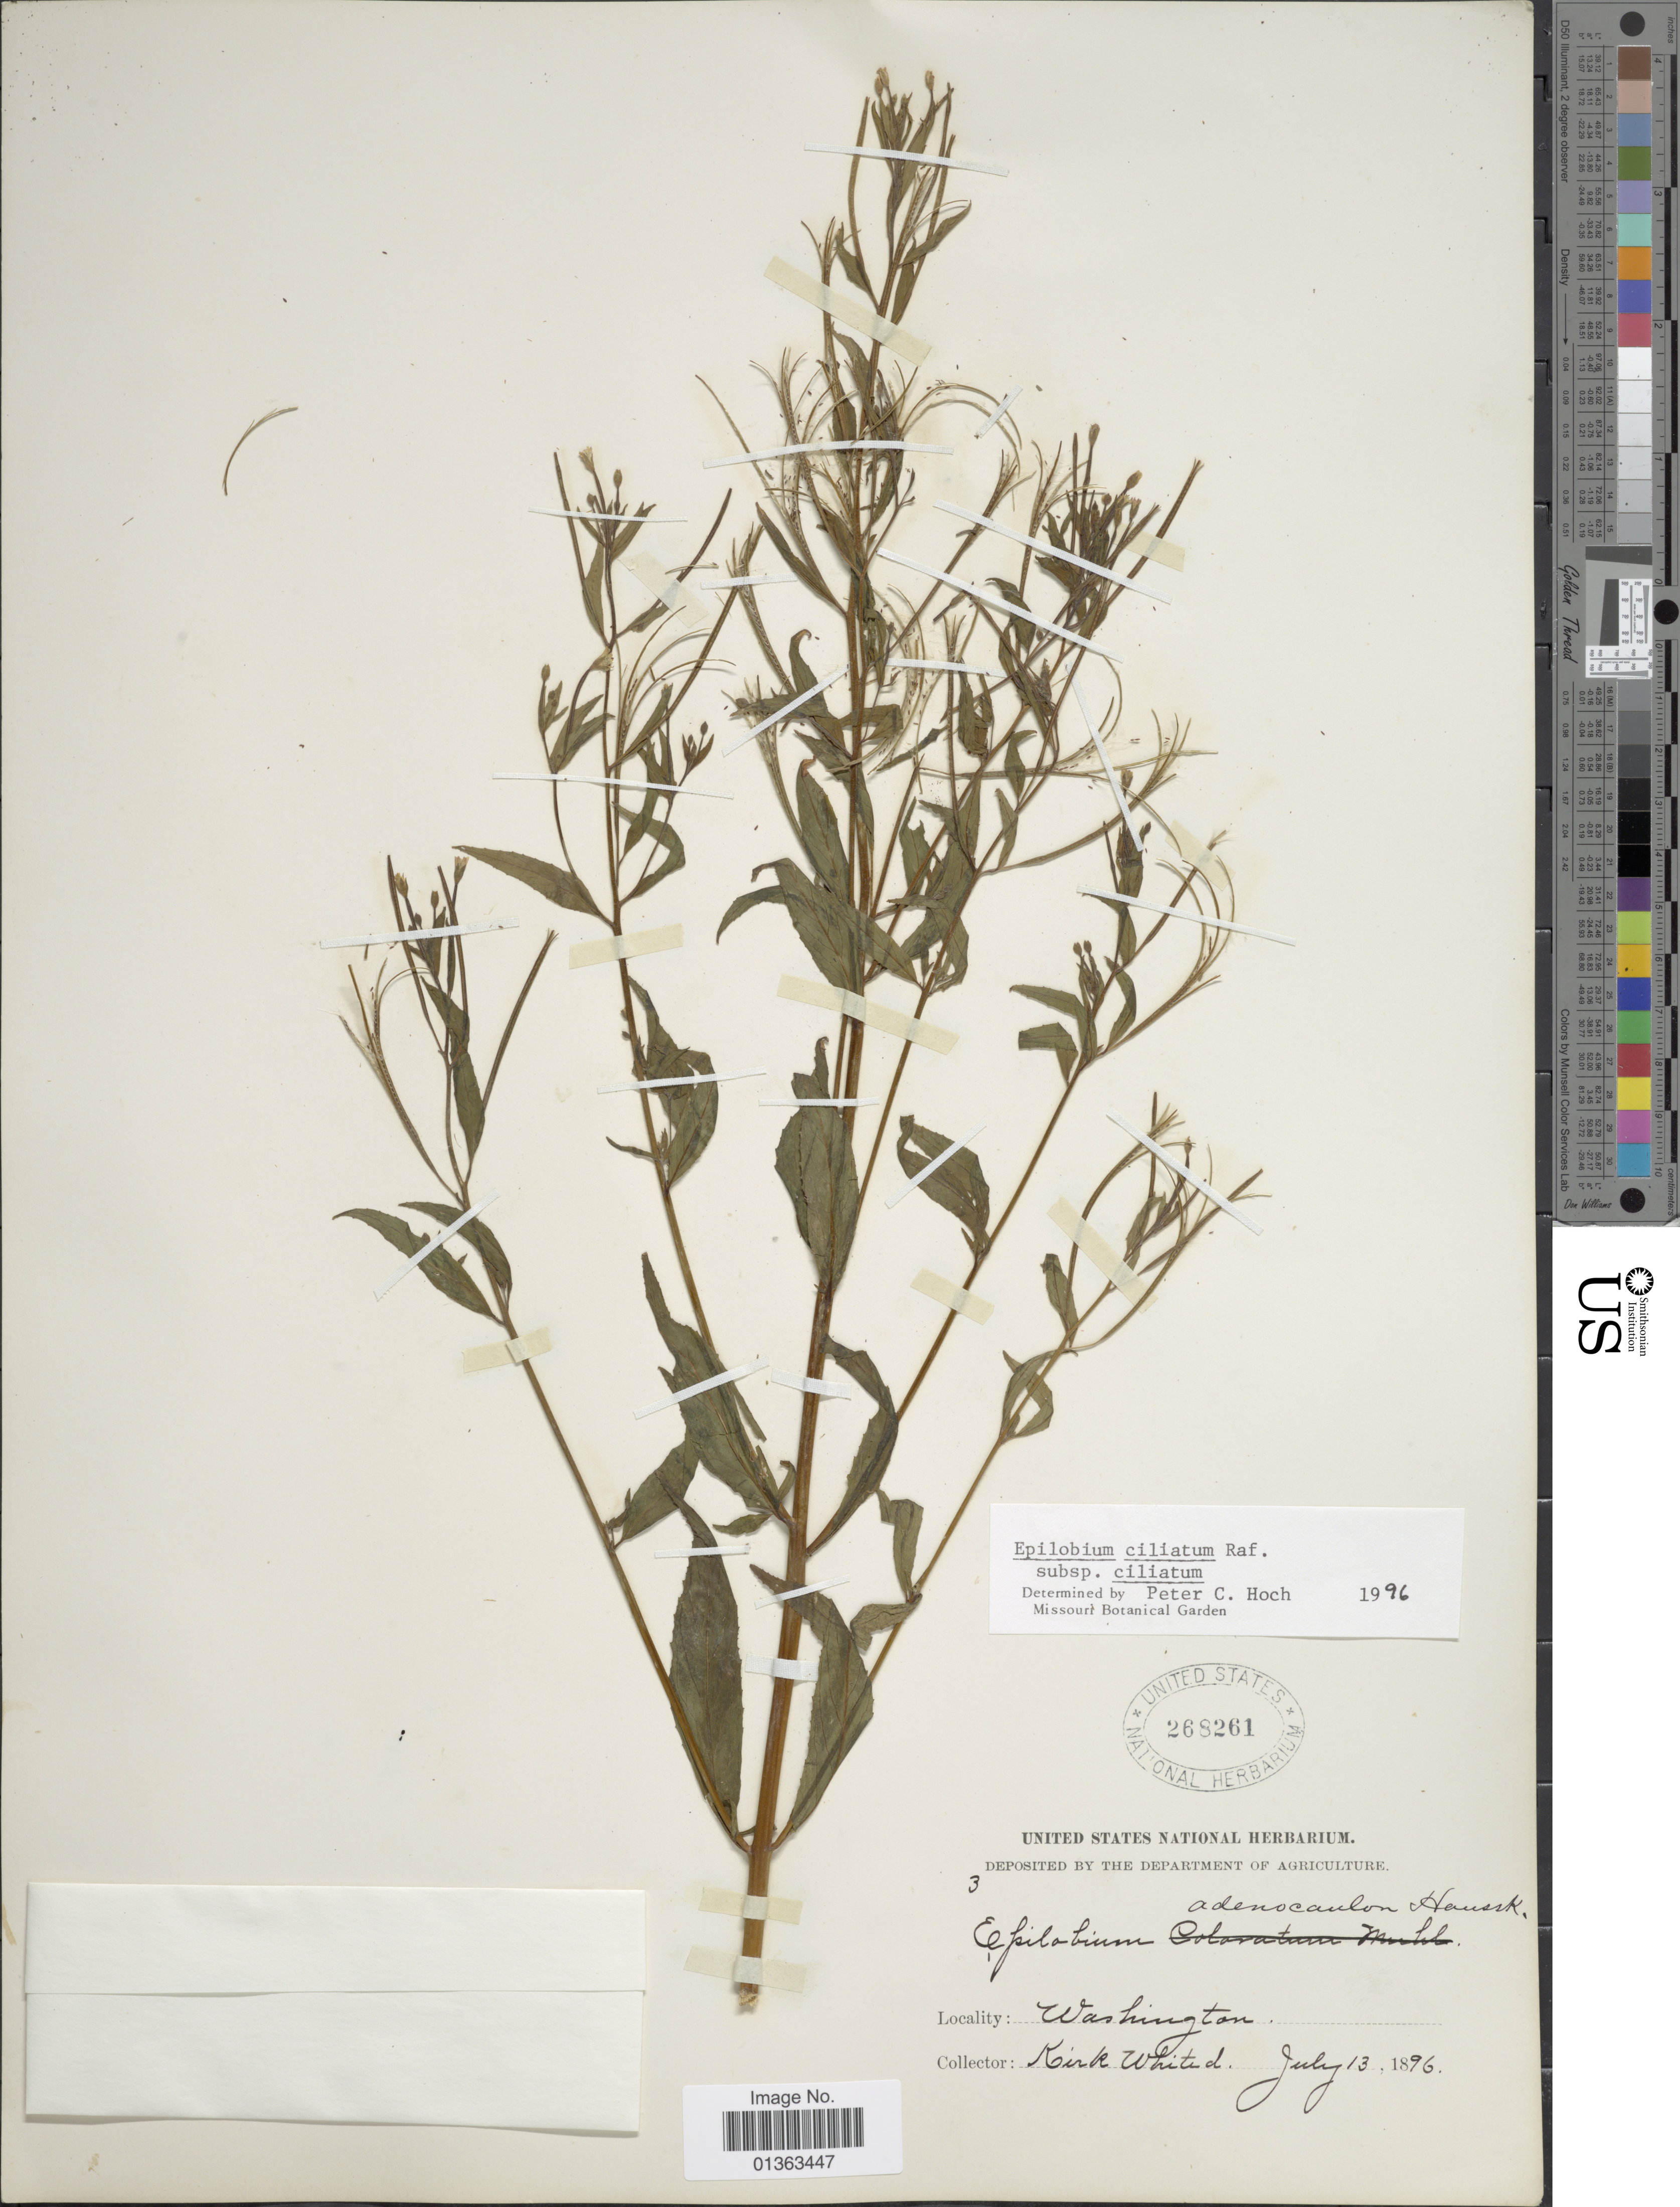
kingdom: Plantae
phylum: Tracheophyta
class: Magnoliopsida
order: Myrtales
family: Onagraceae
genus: Epilobium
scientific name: Epilobium ciliatum subsp. ciliatum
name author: Raf.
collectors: K. Whited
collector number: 3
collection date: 1896-07-13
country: United States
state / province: Washington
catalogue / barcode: US 268261